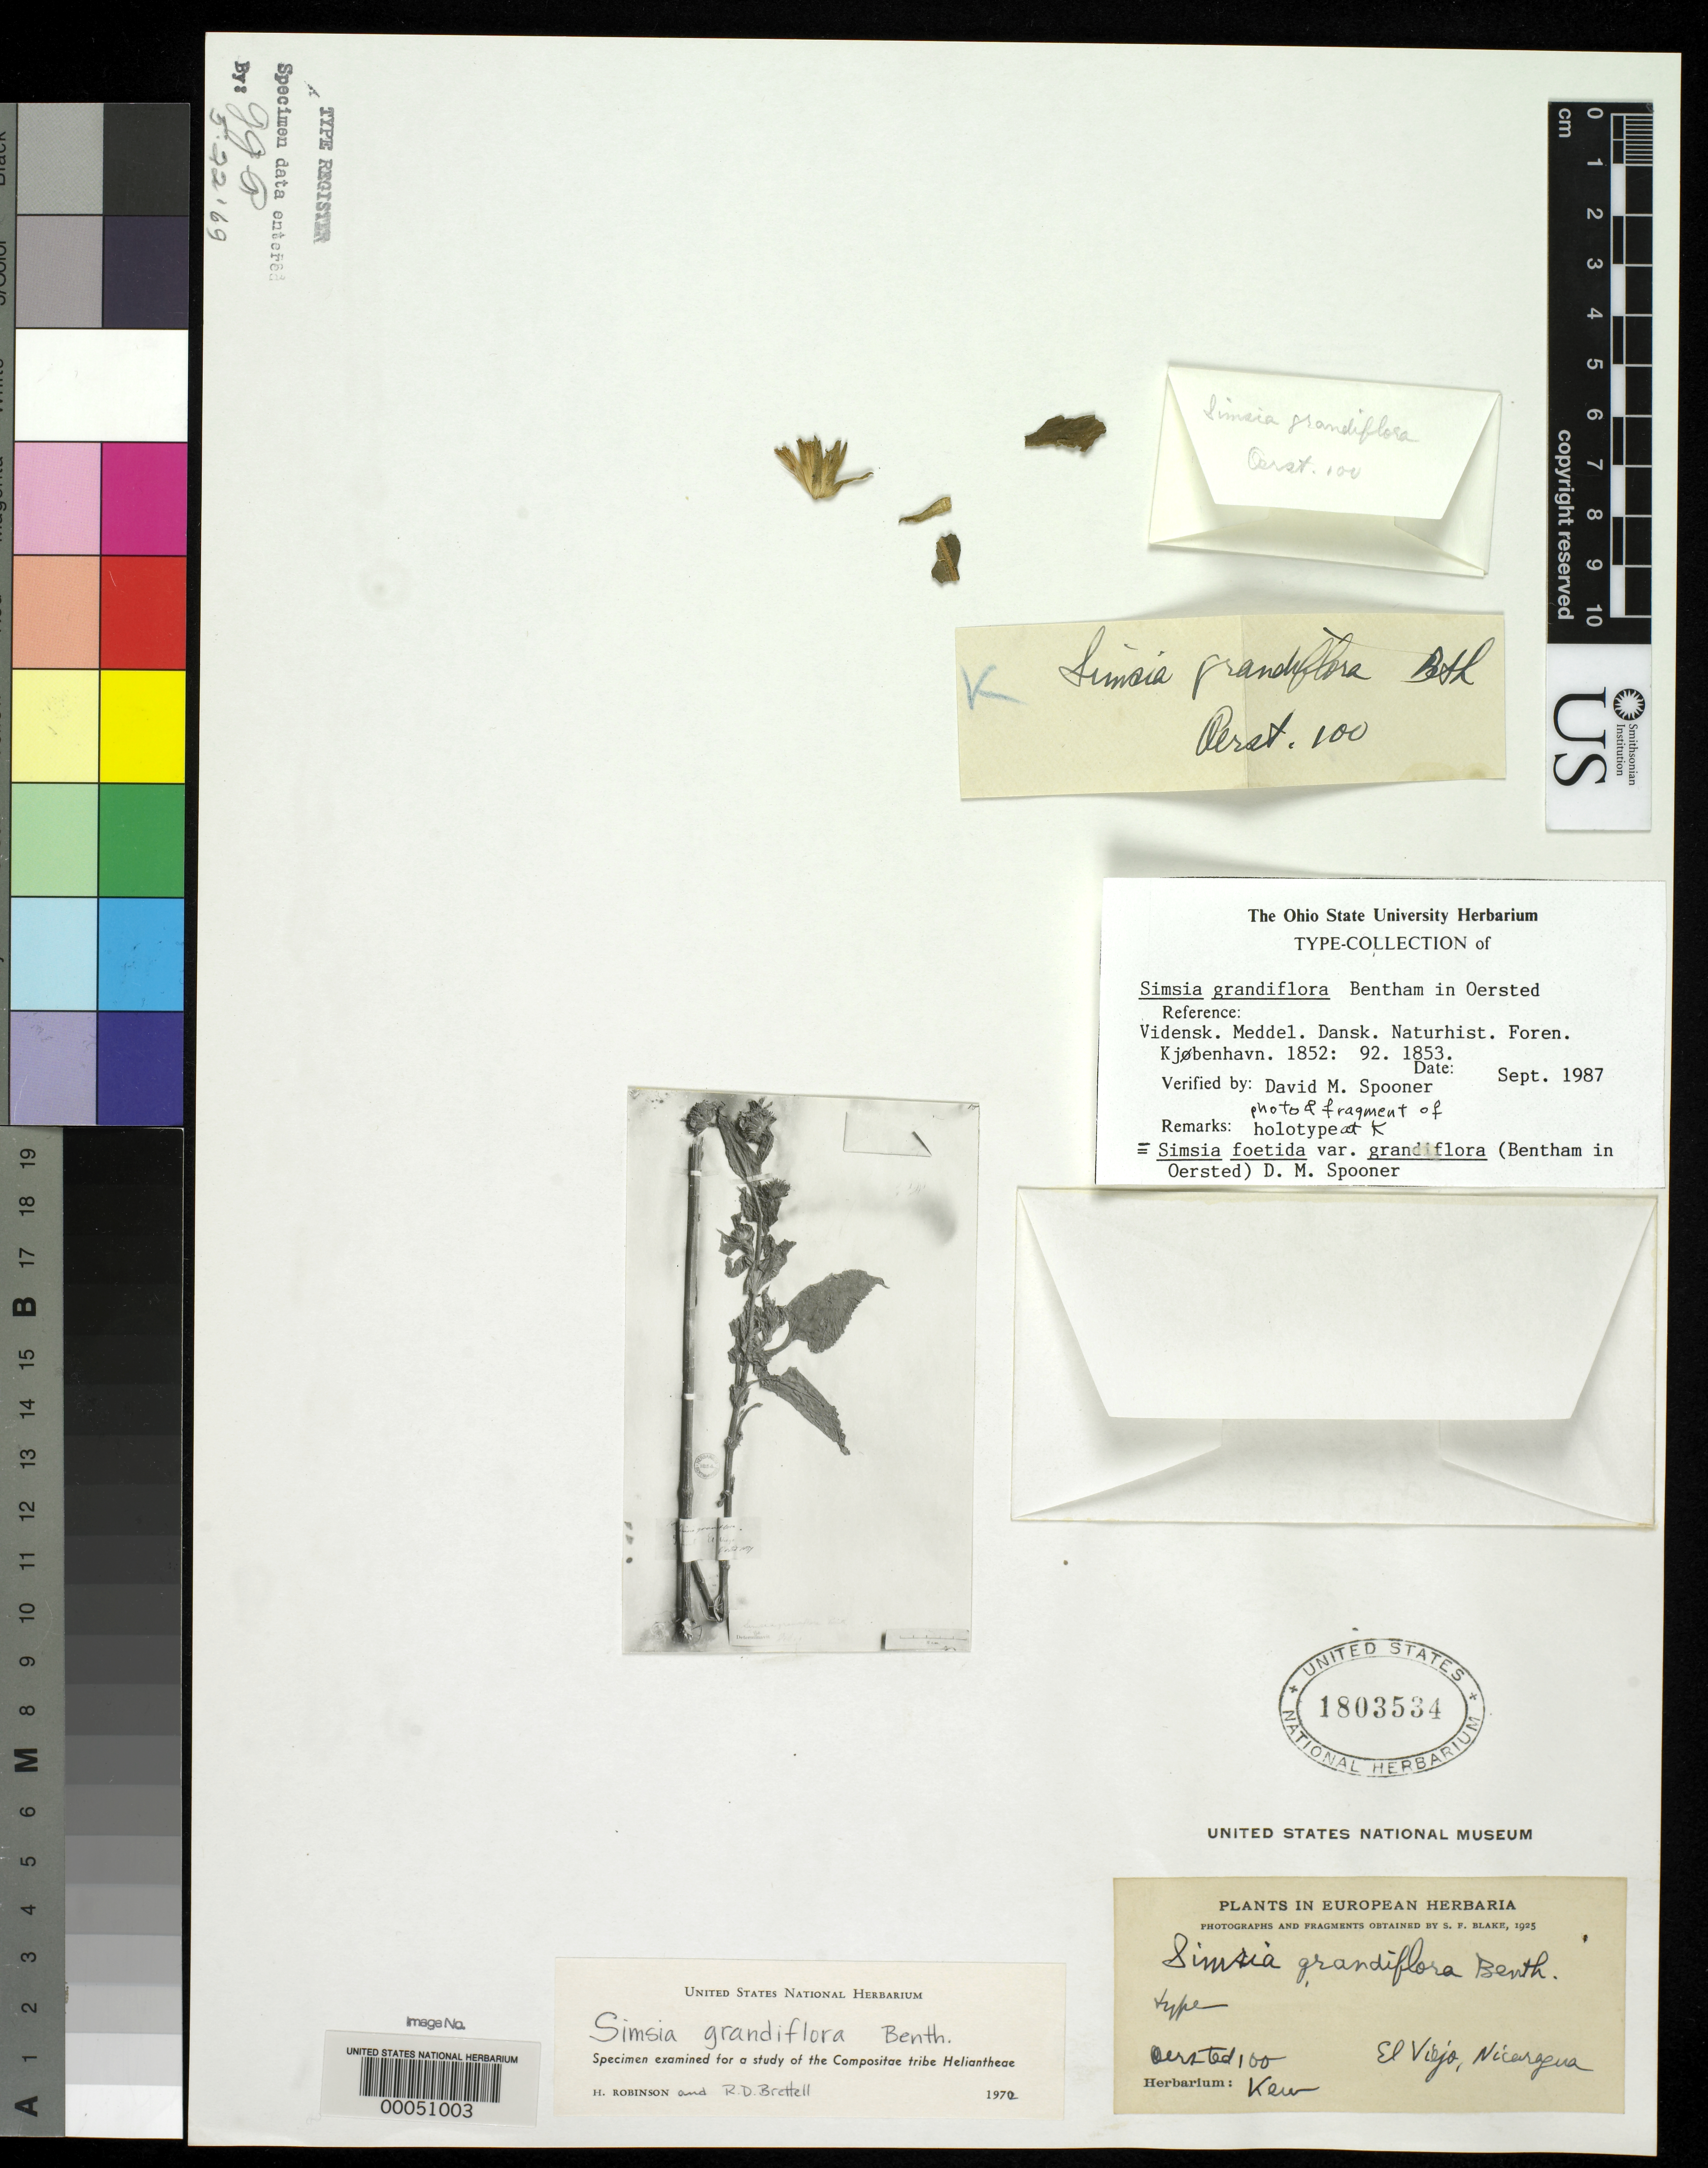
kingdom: Plantae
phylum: Tracheophyta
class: Magnoliopsida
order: Asterales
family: Asteraceae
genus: Simsia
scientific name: Simsia grandiflora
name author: Benth.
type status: Type Fragment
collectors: A. S. Oersted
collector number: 100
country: Nicaragua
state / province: Chinandega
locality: El Viejo.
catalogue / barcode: US 1803534